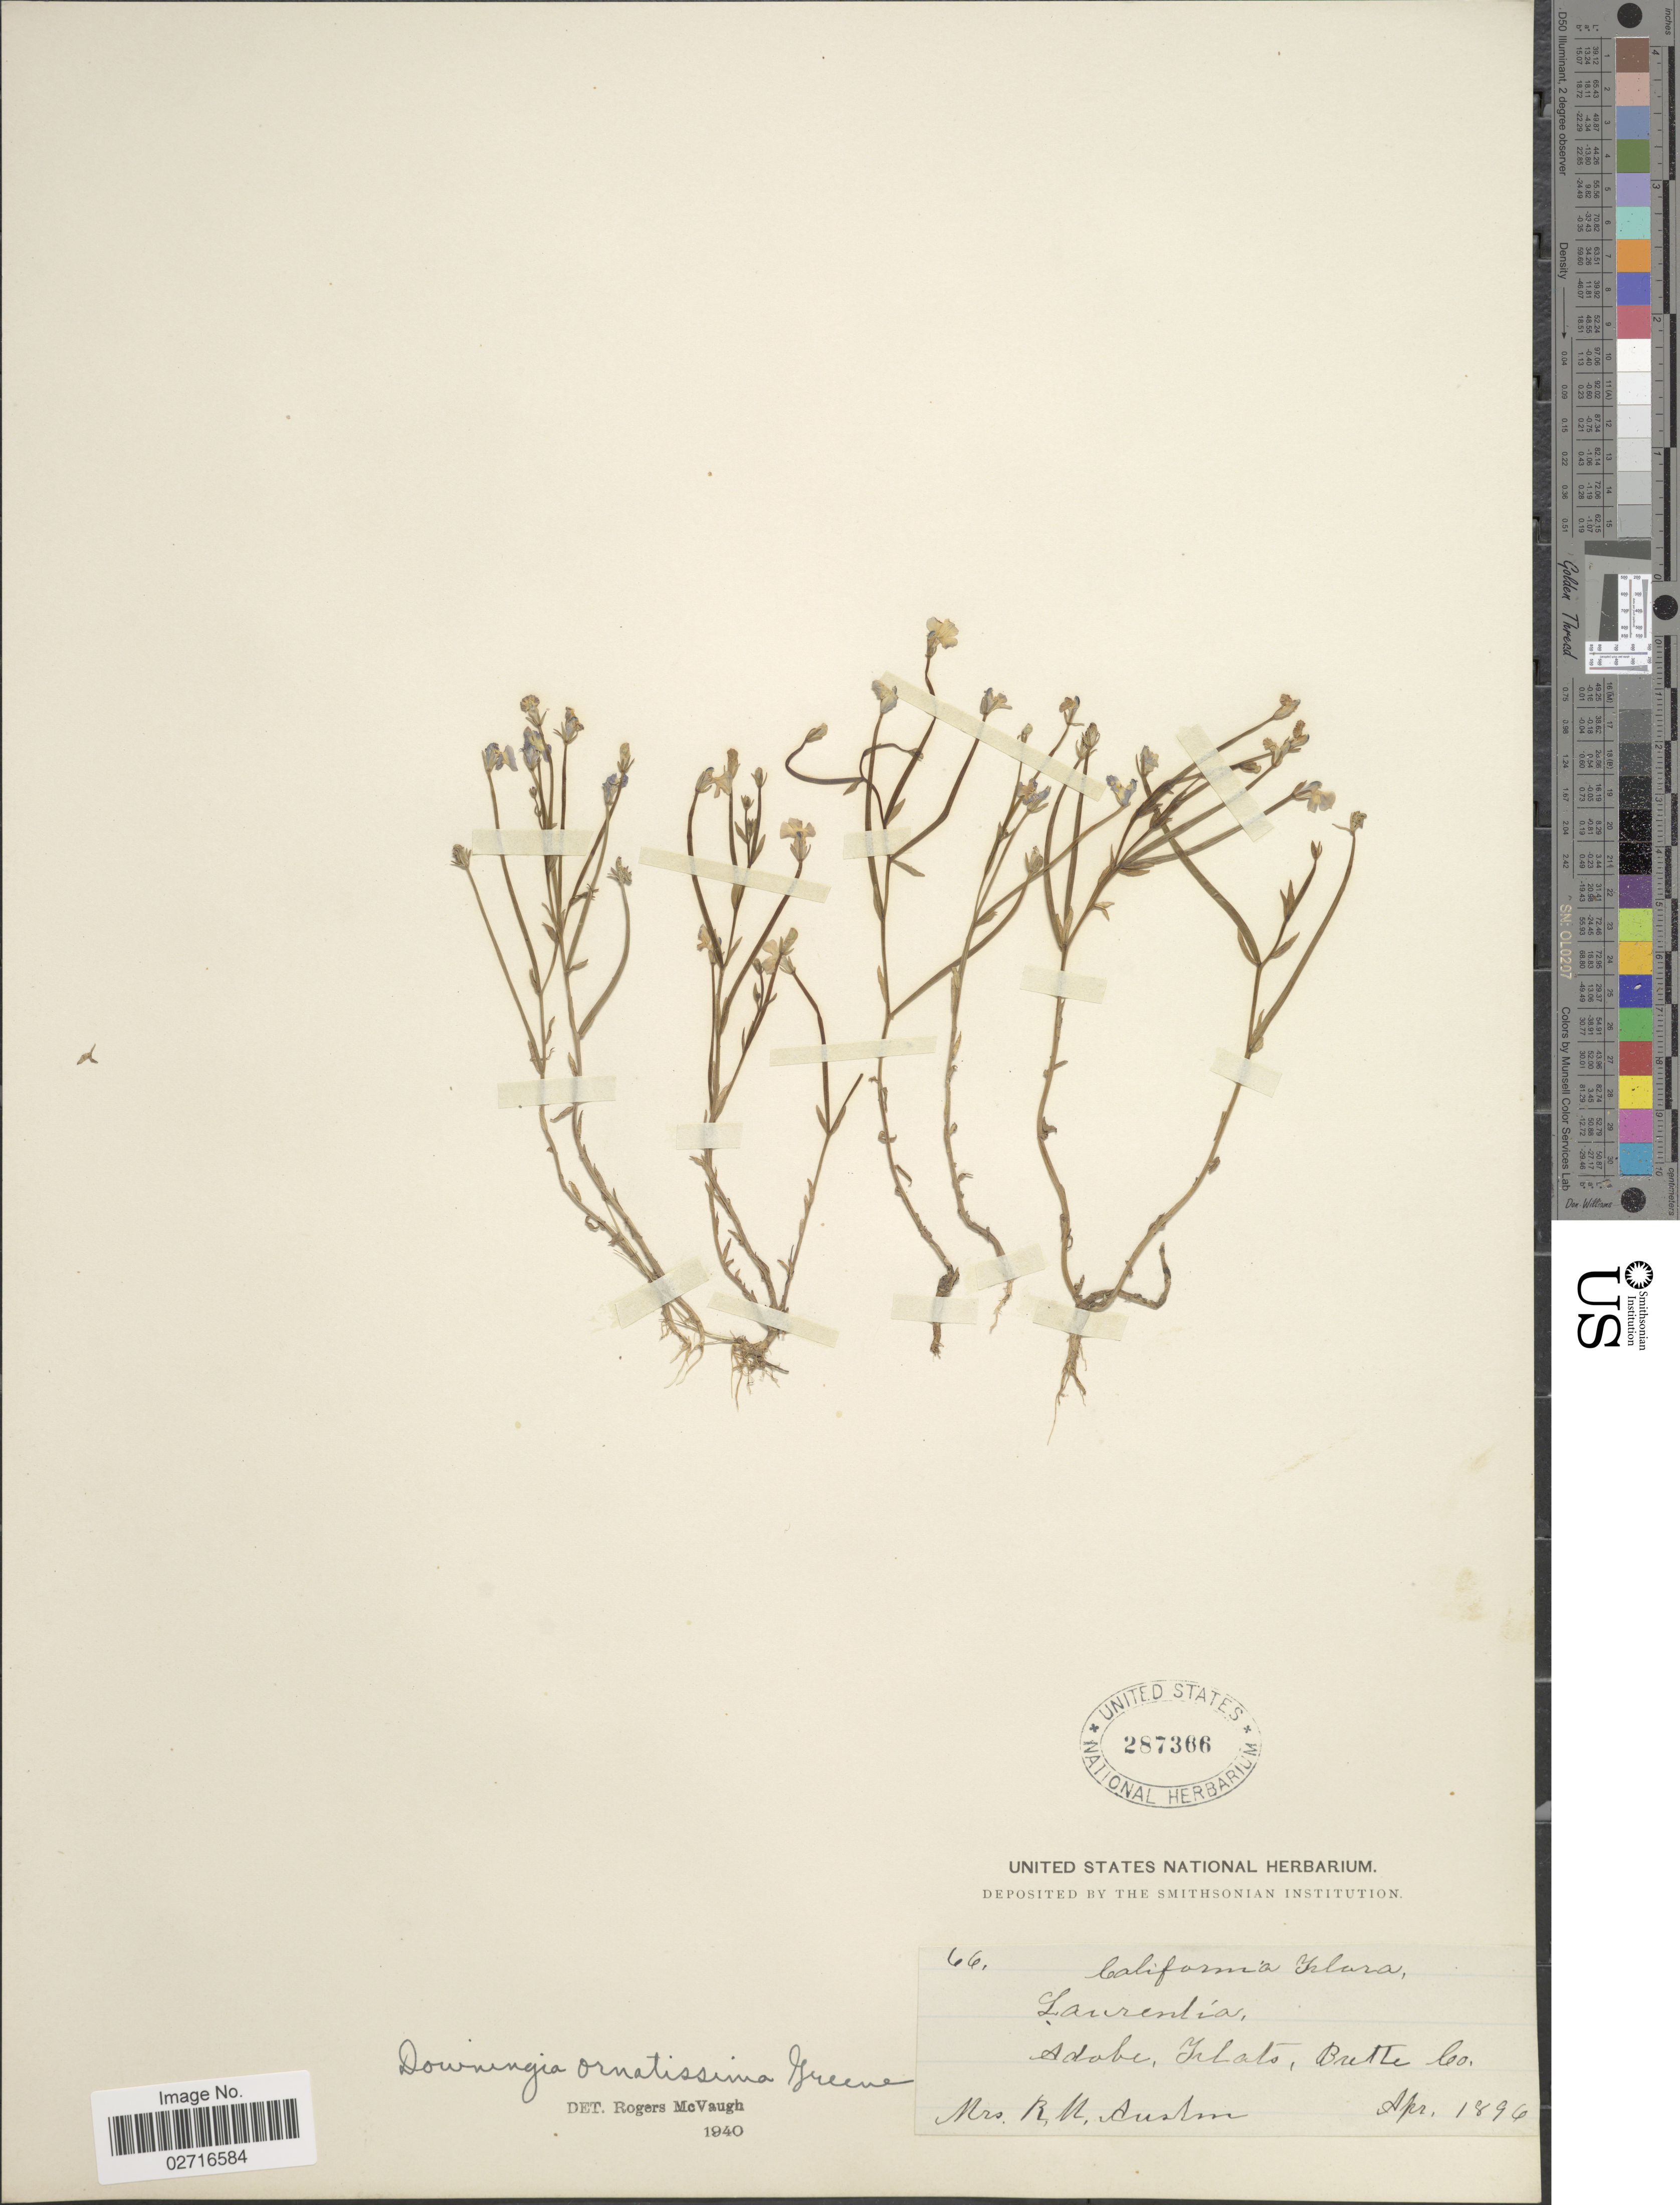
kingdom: Plantae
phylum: Tracheophyta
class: Magnoliopsida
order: Asterales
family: Campanulaceae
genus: Laurentia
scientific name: Laurentia carnosula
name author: (Hook. & Arn.) Benth. ex A. Gray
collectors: R. Austin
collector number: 66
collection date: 1896-04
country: United States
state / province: California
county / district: Butte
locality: Adobe, Flats, Butte Co.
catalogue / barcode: US 287366